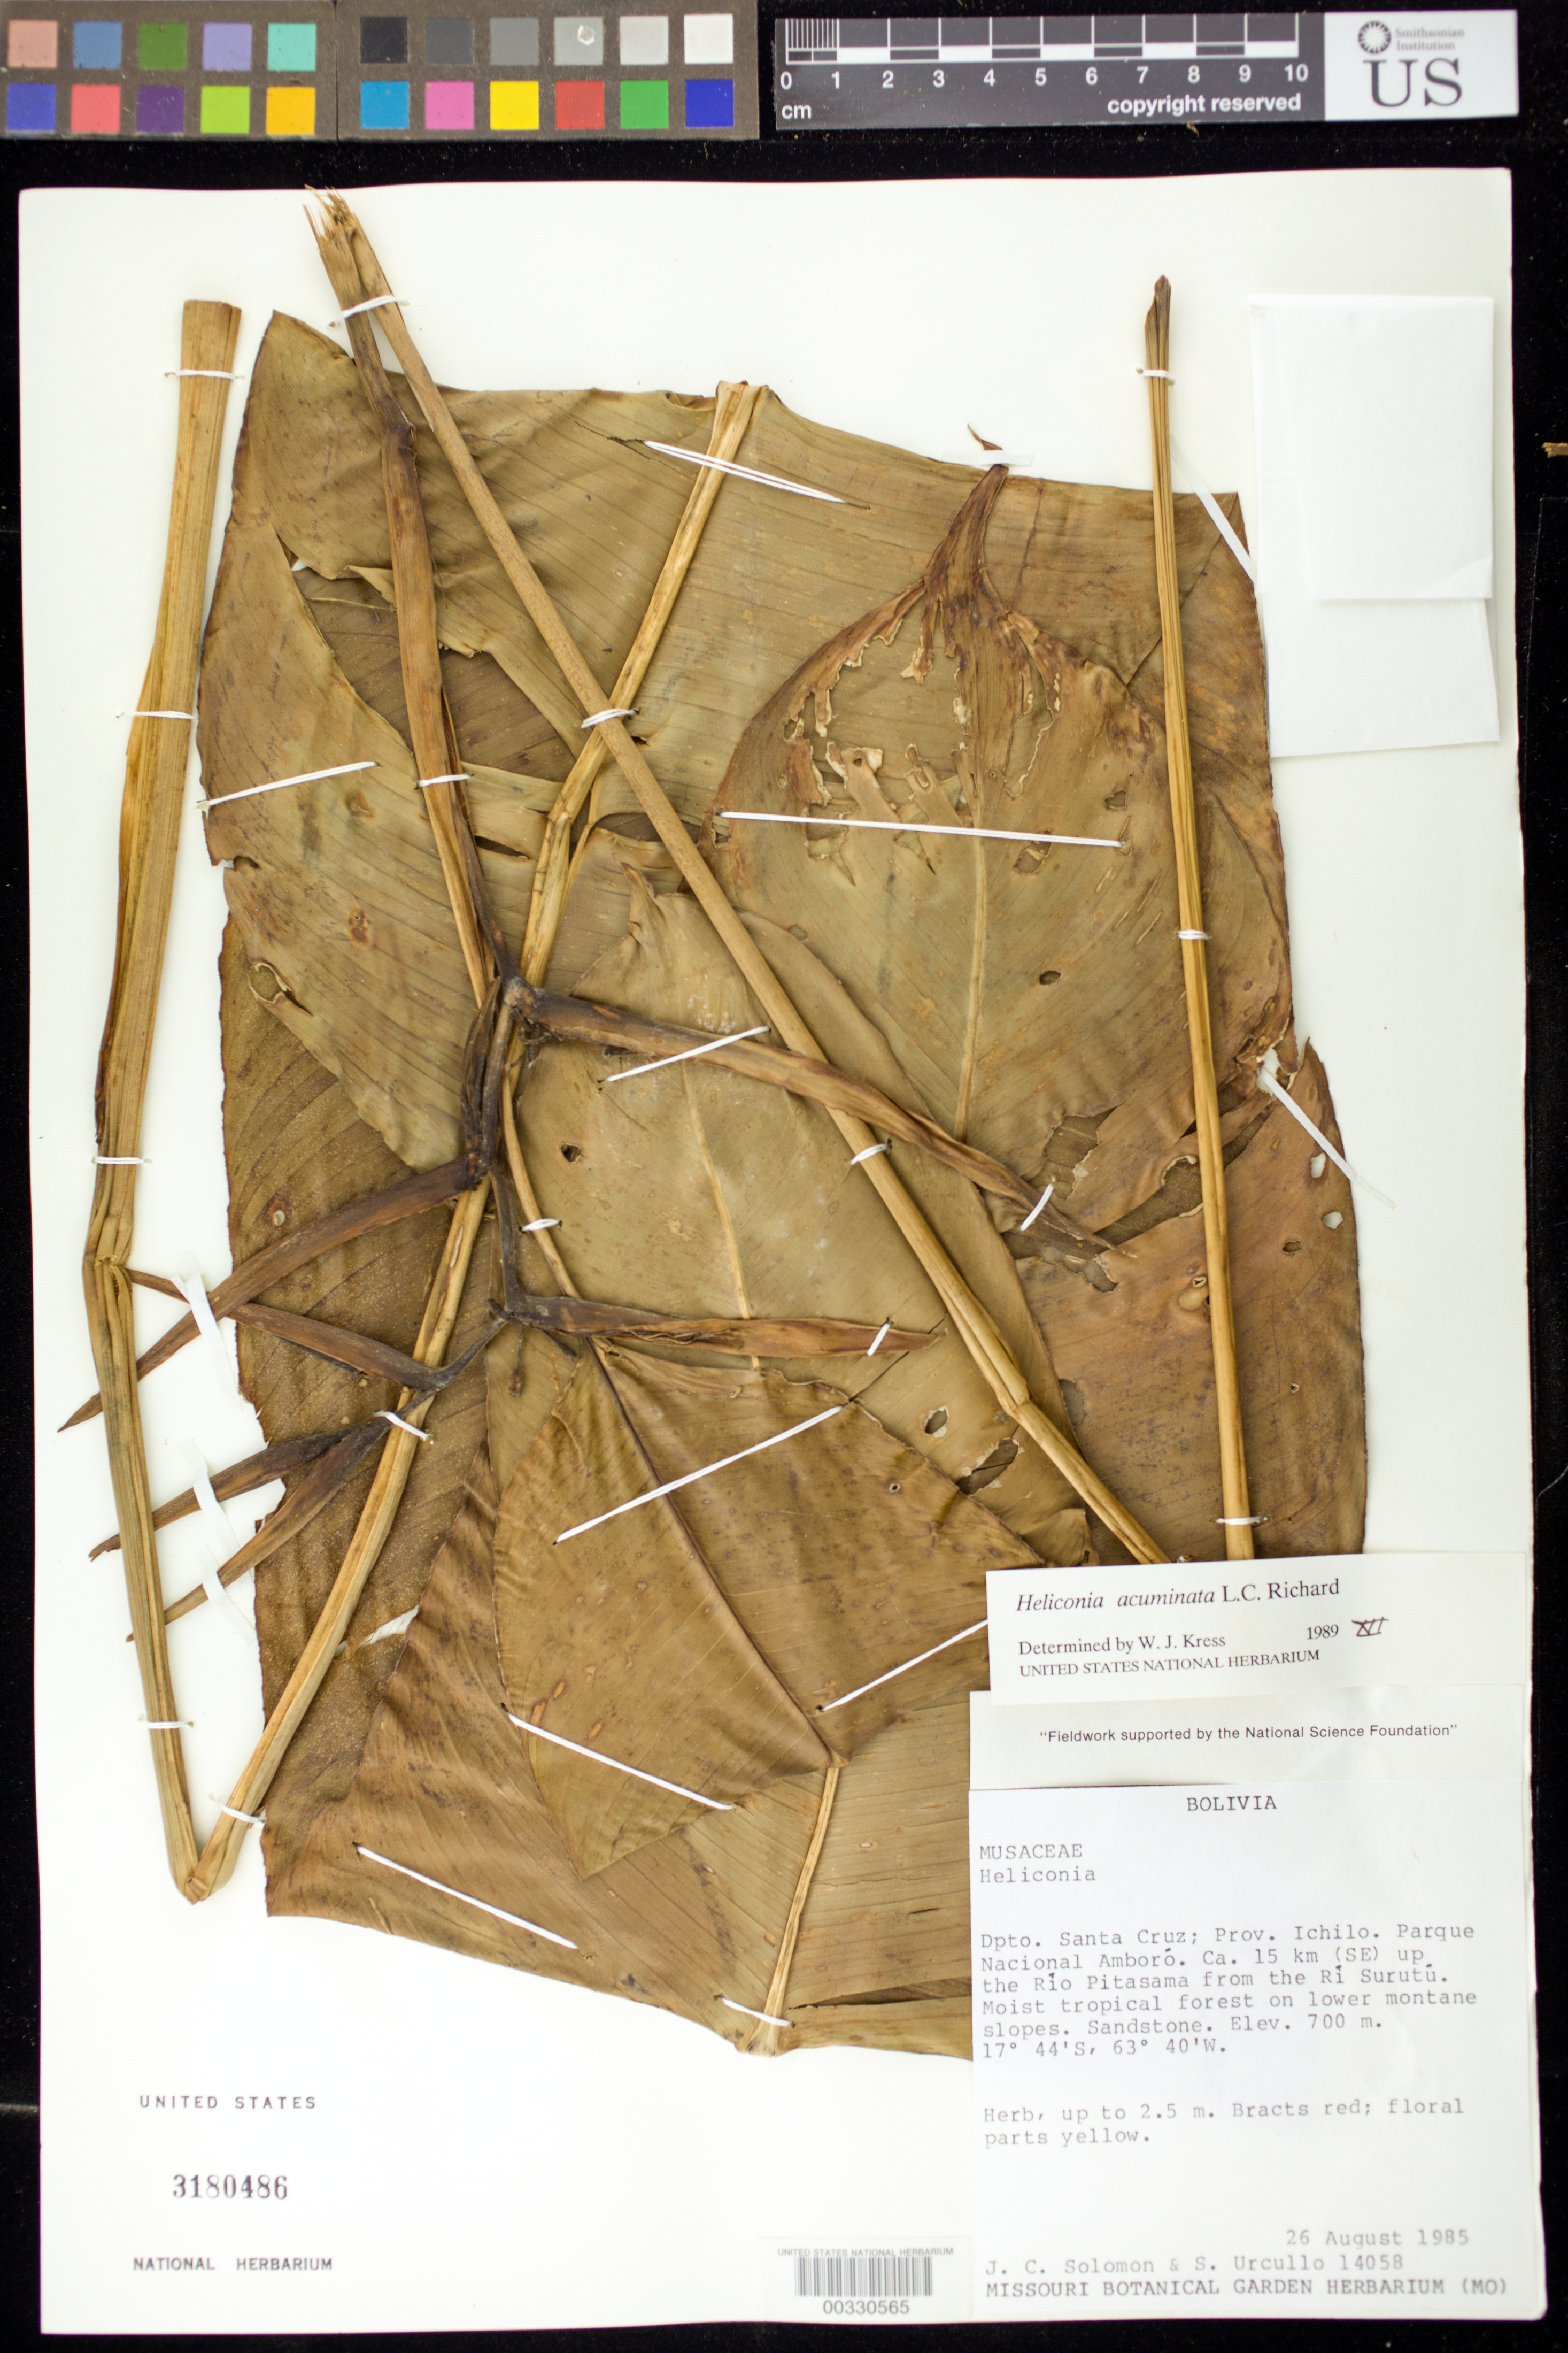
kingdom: Plantae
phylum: Tracheophyta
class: Liliopsida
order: Zingiberales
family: Heliconiaceae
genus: Heliconia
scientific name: Heliconia acuminata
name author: A. Rich.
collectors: J. C. Solomon & S. Urcullo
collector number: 14058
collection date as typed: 26 Aug 1985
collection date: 1985-08-26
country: Bolivia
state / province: Santa Cruz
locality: Prov Ichilo, Parque Nacional Amboro, ca 15 km (SE) up Rio Pitasama from the Ri Surutu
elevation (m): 700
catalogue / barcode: US 3180486